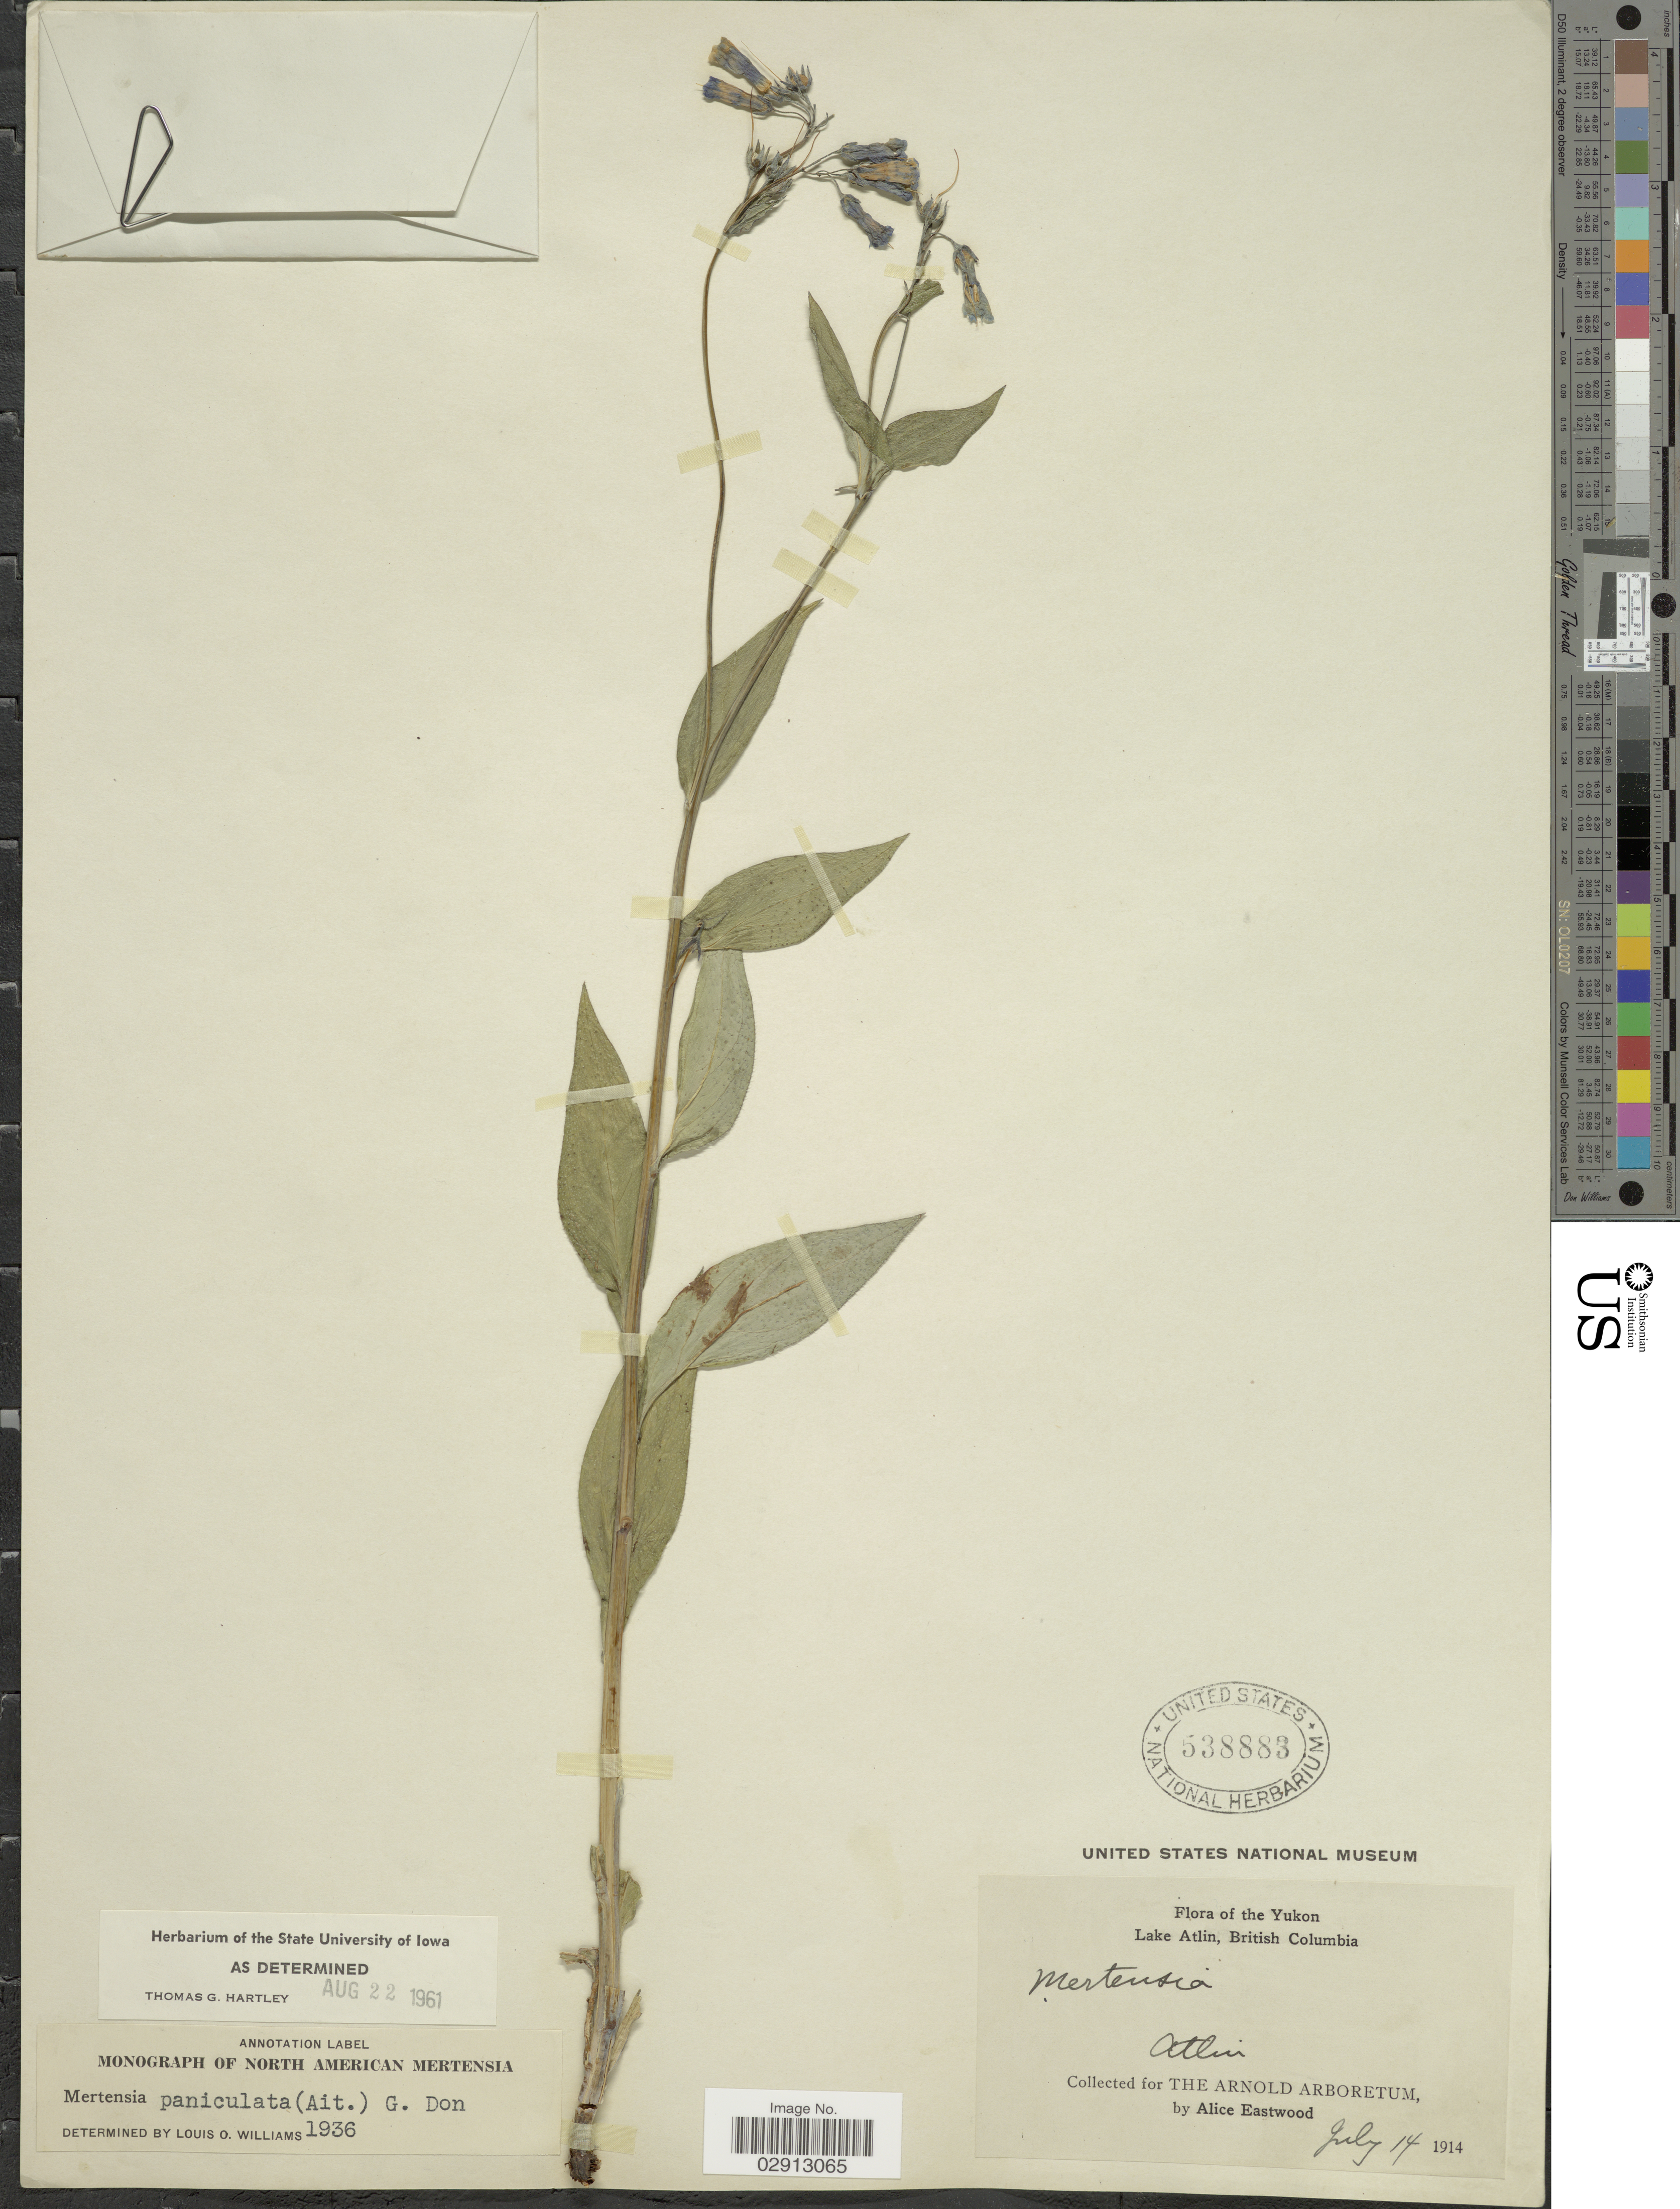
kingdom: Plantae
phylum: Tracheophyta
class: Magnoliopsida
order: Boraginales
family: Boraginaceae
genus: Mertensia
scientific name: Mertensia paniculata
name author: (Aiton) G. Don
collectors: A. Eastwood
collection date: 1914-07-14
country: Canada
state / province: Yukon Territory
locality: The Yukon. Lake Atlin, British Columbia. Atlin.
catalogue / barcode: US 538883